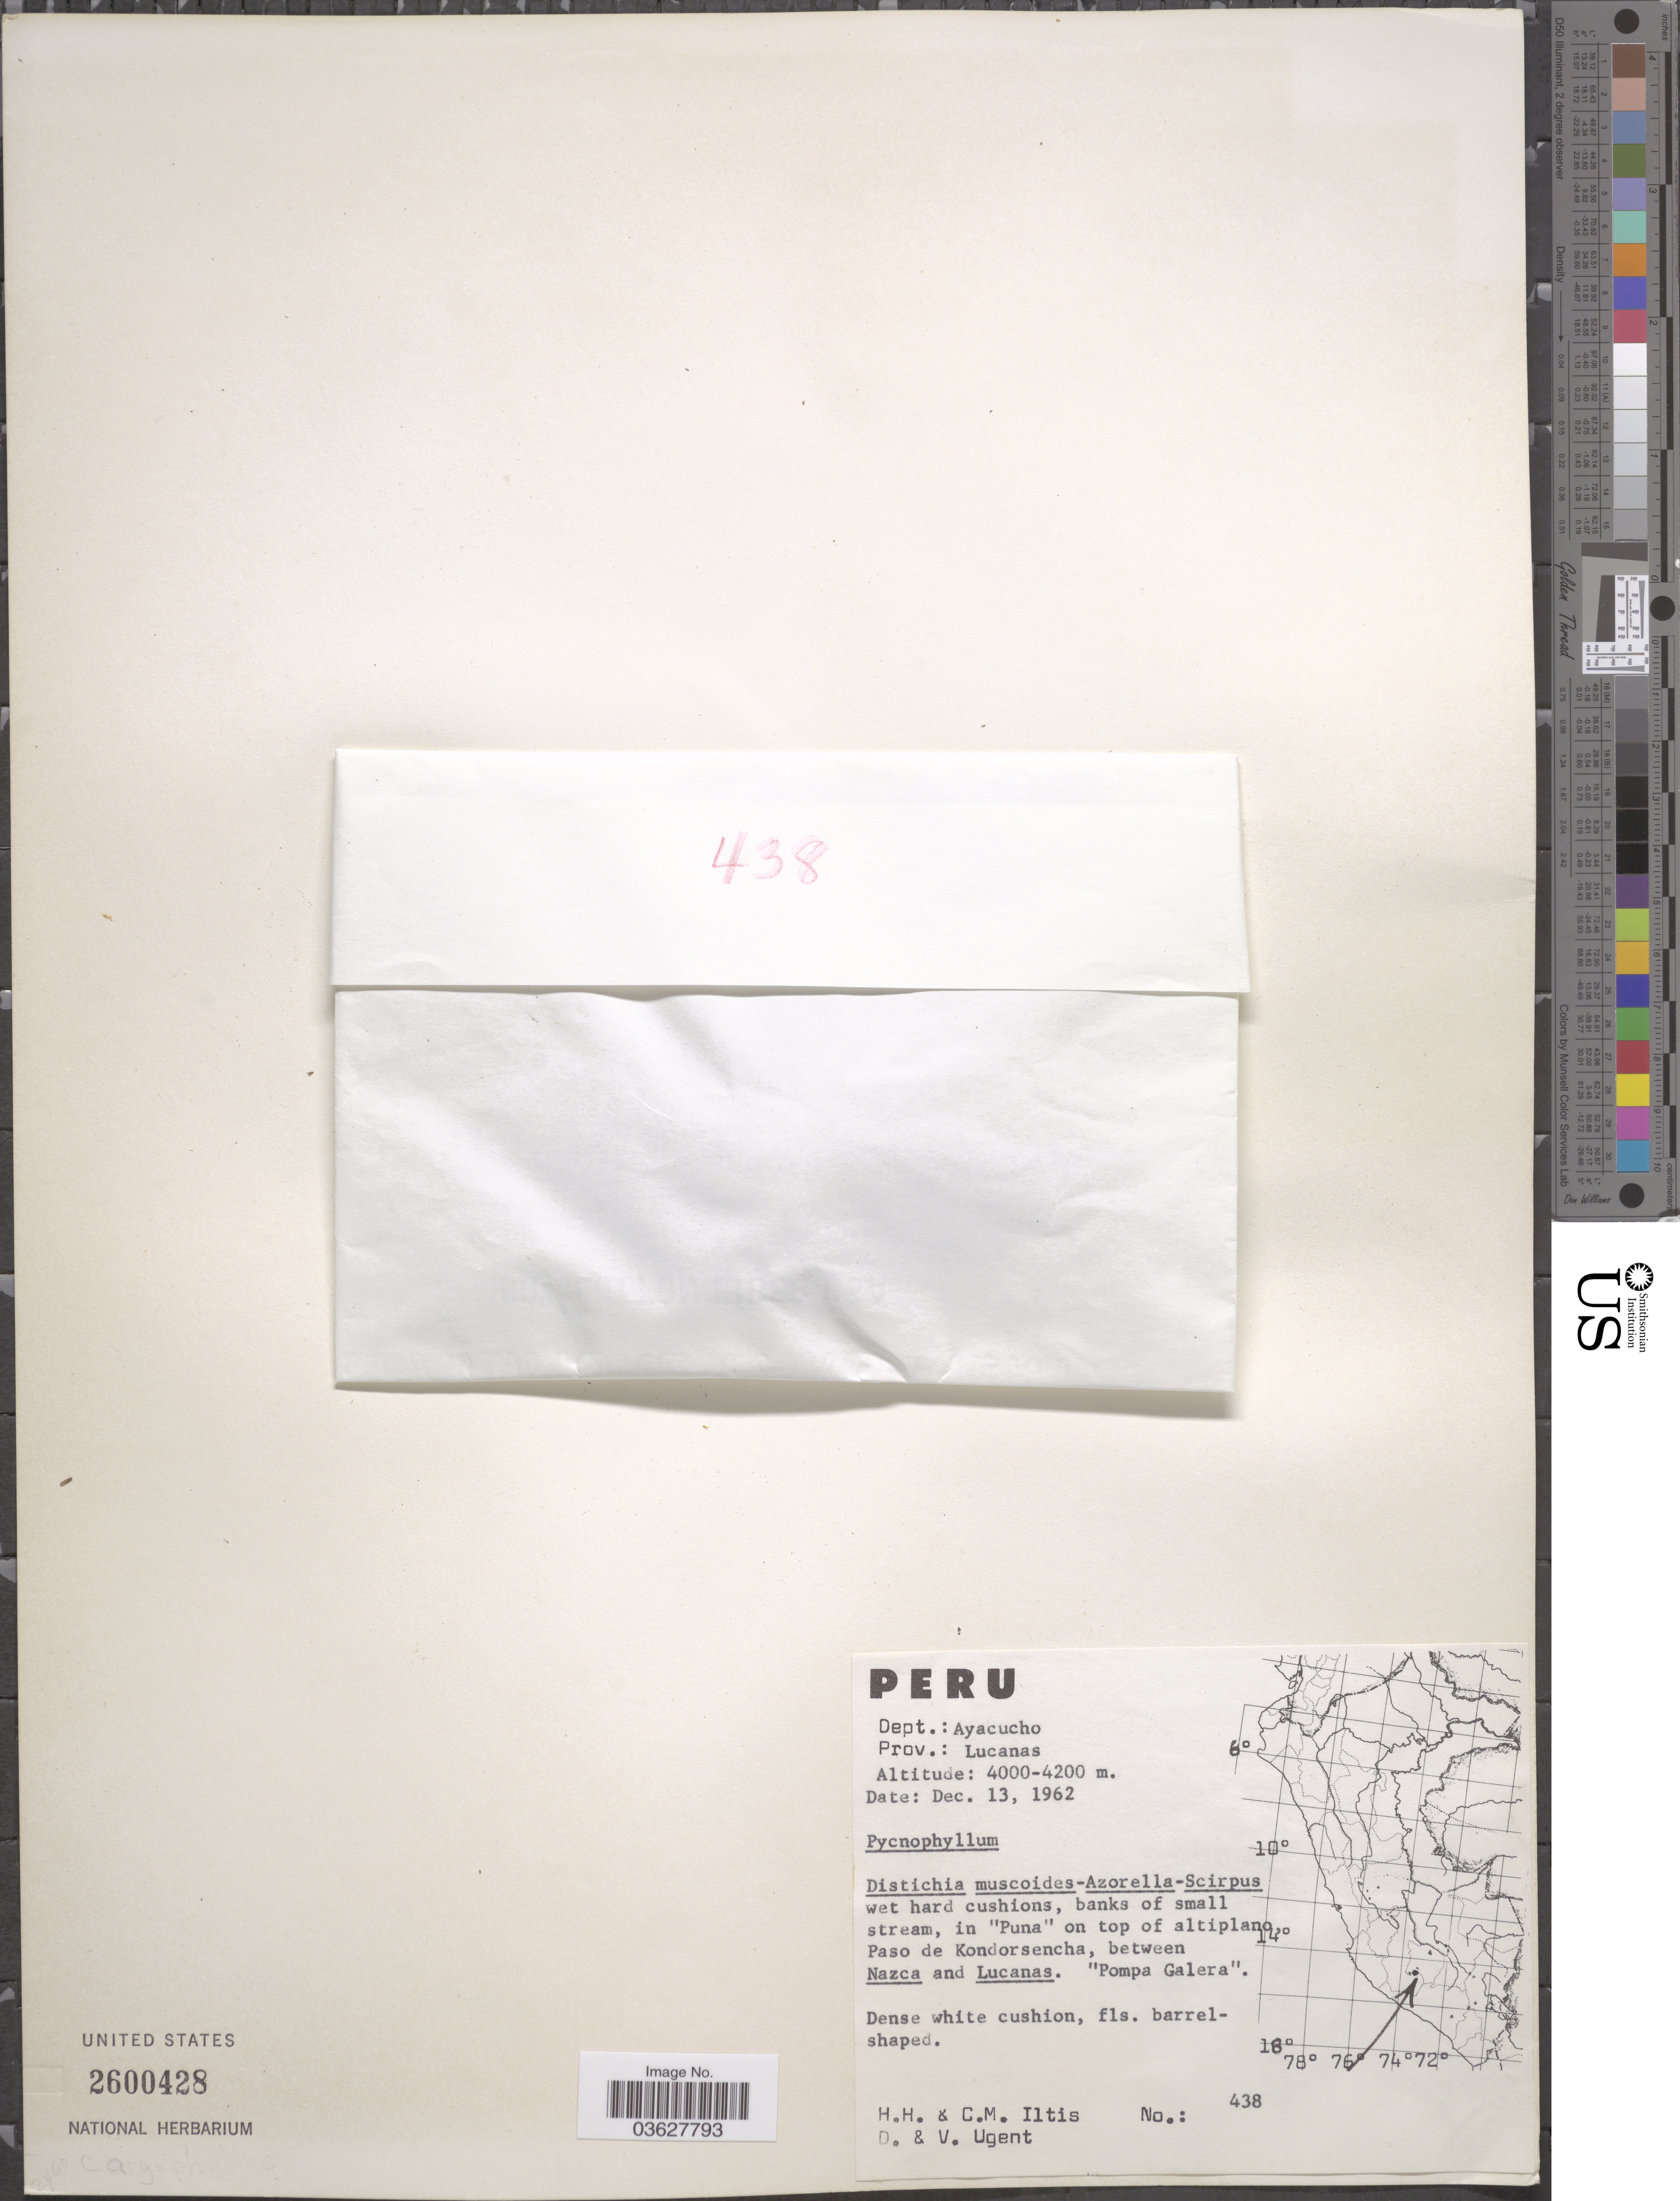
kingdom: Plantae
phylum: Tracheophyta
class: Magnoliopsida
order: Caryophyllales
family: Caryophyllaceae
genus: Pycnophyllum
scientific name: Pycnophyllum sp.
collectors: H. H. Iltis, C. M Iltis, D. Ugent & V. Ugent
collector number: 438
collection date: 1962-12-13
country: Peru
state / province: Ayacucho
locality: Dept.: Ayacucho. Prov.: Lucanas.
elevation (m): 4000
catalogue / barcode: US 2600428